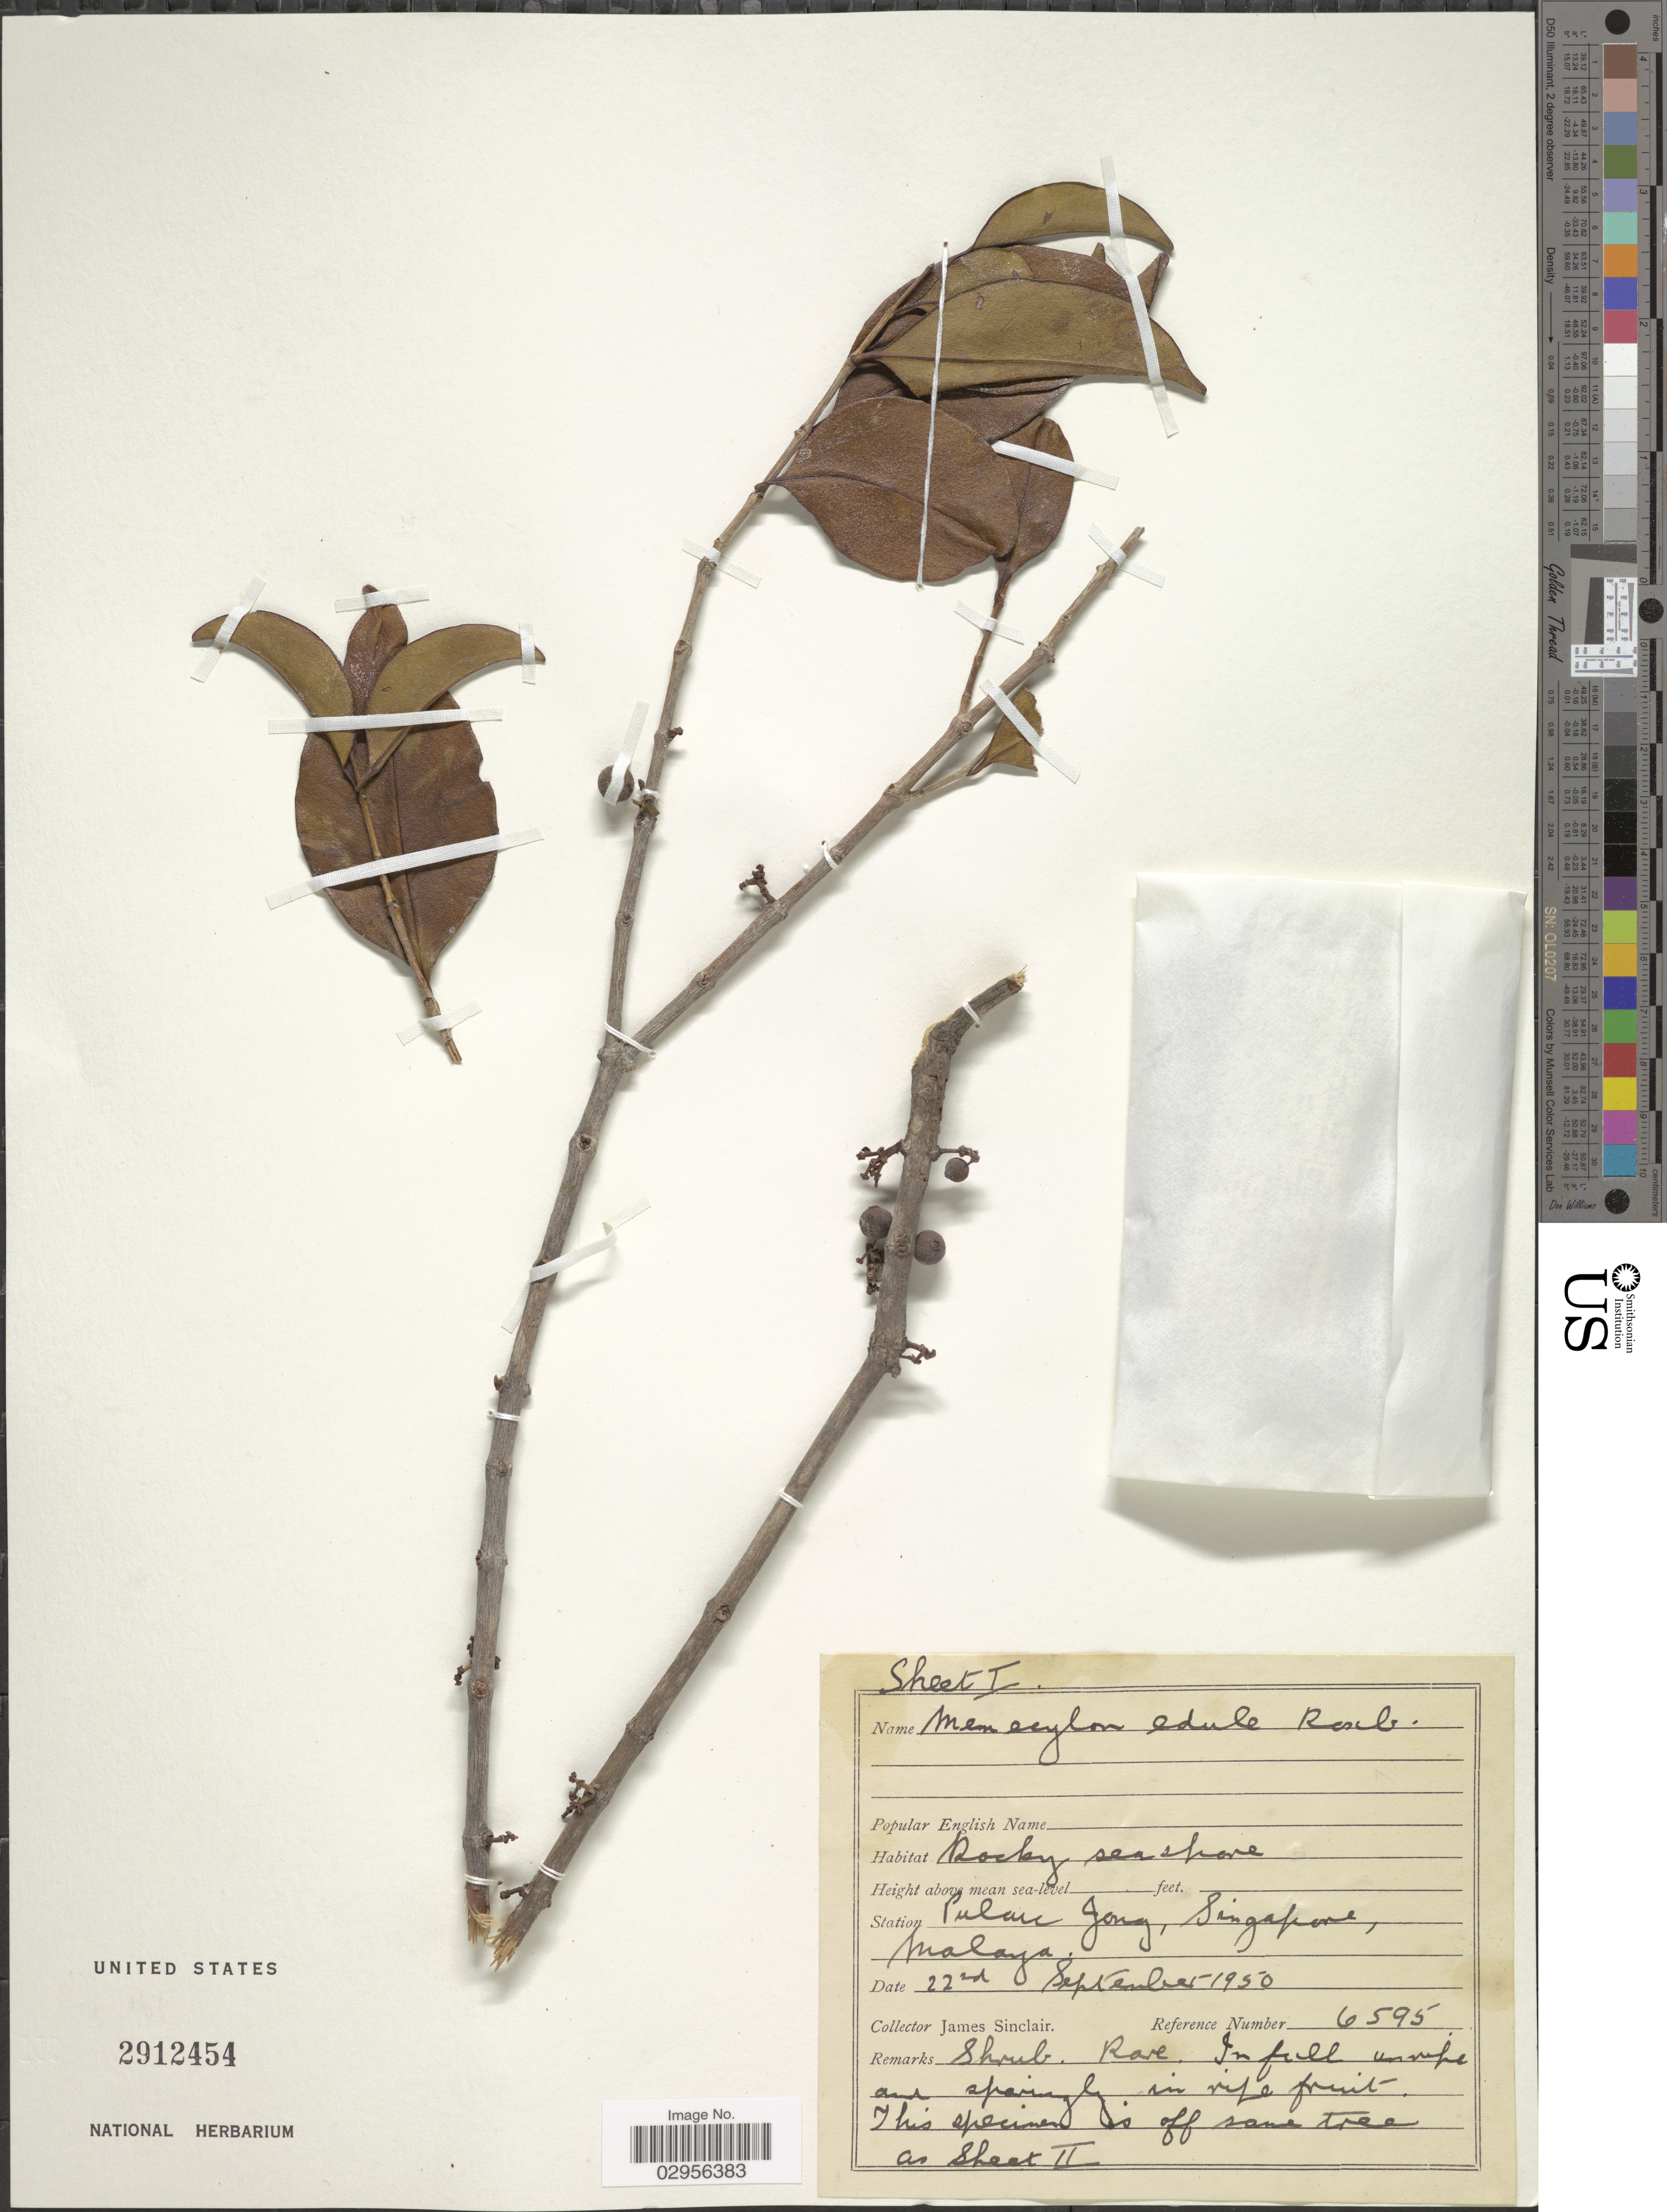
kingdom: Plantae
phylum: Tracheophyta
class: Magnoliopsida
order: Myrtales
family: Melastomataceae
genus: Memecylon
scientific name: Memecylon edule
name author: Roxb.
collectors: J. Sinclair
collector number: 6595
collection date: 1950-09-22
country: Singapore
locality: Station Pulau Jong, Malaya.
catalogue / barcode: US 2912454